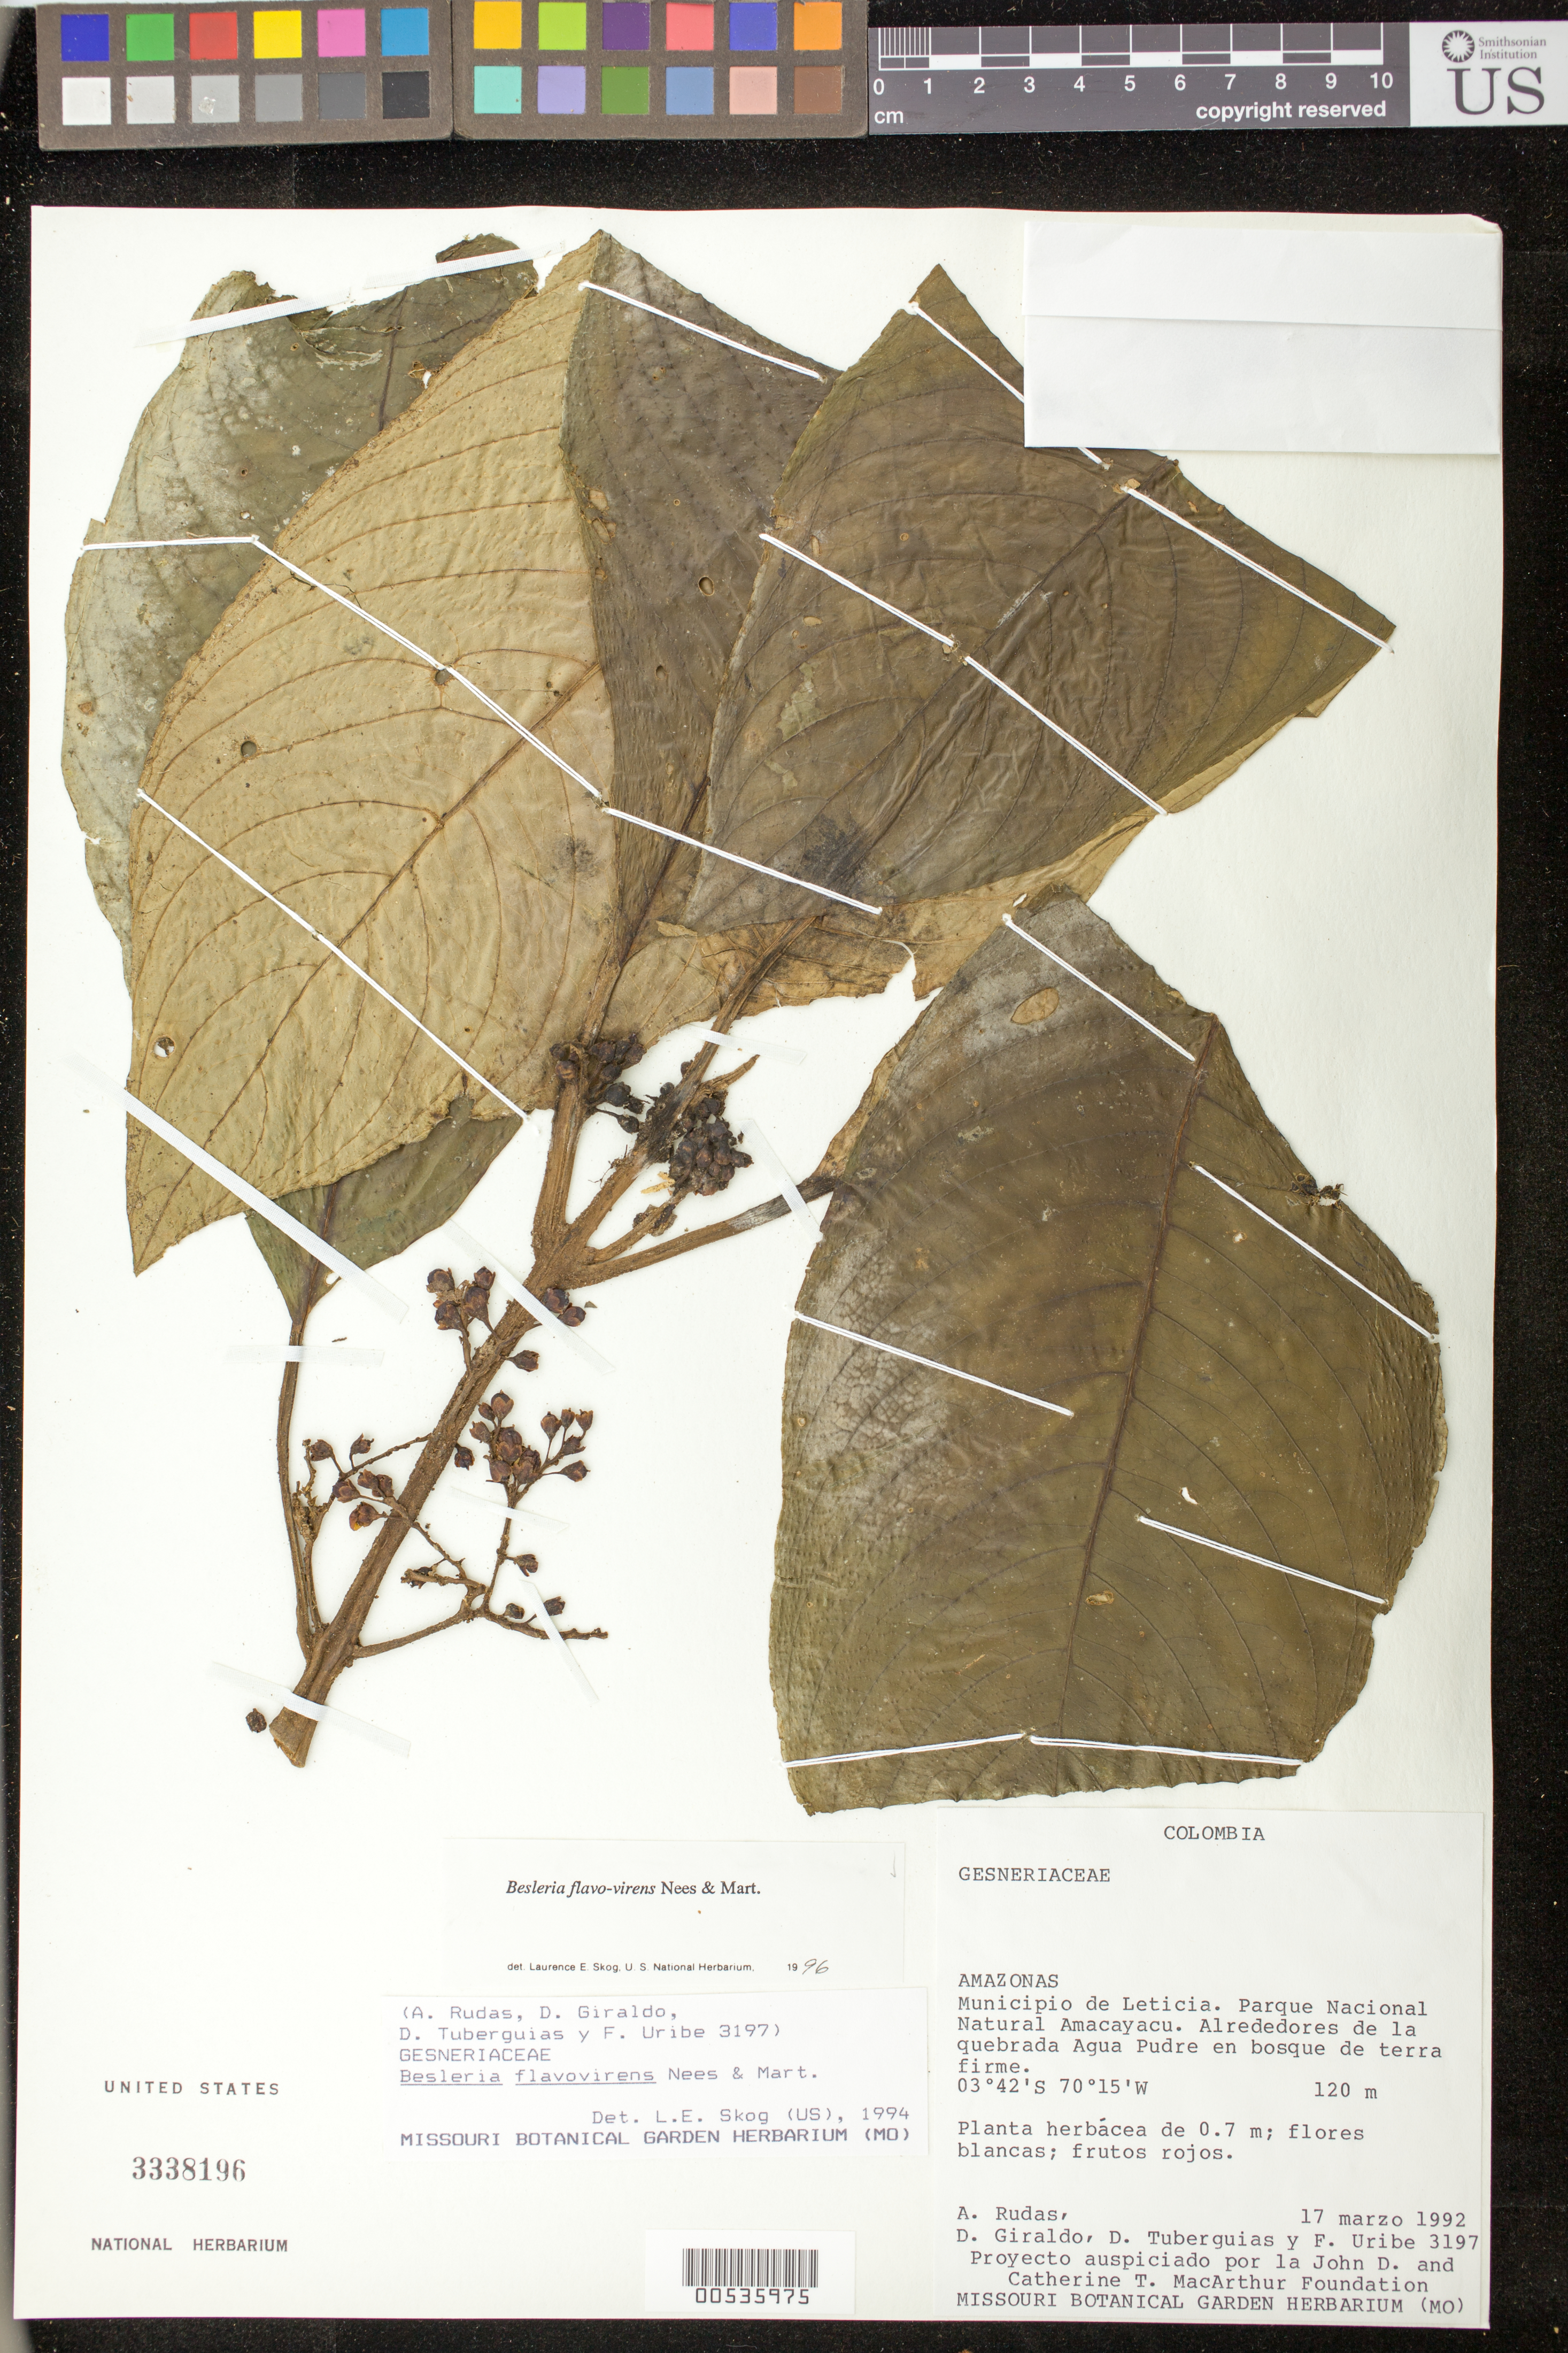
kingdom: Plantae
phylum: Tracheophyta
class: Magnoliopsida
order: Lamiales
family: Gesneriaceae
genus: Besleria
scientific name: Besleria flavo-virens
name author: Nees & Mart.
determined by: Skog, Laurence E.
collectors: A. Rudas, D. Giraldo, D. Tuberguias & F. Uribe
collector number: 3197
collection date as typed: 17 Mar 1992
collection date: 1992-03-17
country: Colombia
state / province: Amazônas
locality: Mpio. de Leticia; Parque Nacional Natural Amacayacu, alrededores de la quebrada Agua Pudre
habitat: Bosque de terra firme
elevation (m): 120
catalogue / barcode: US 3338196